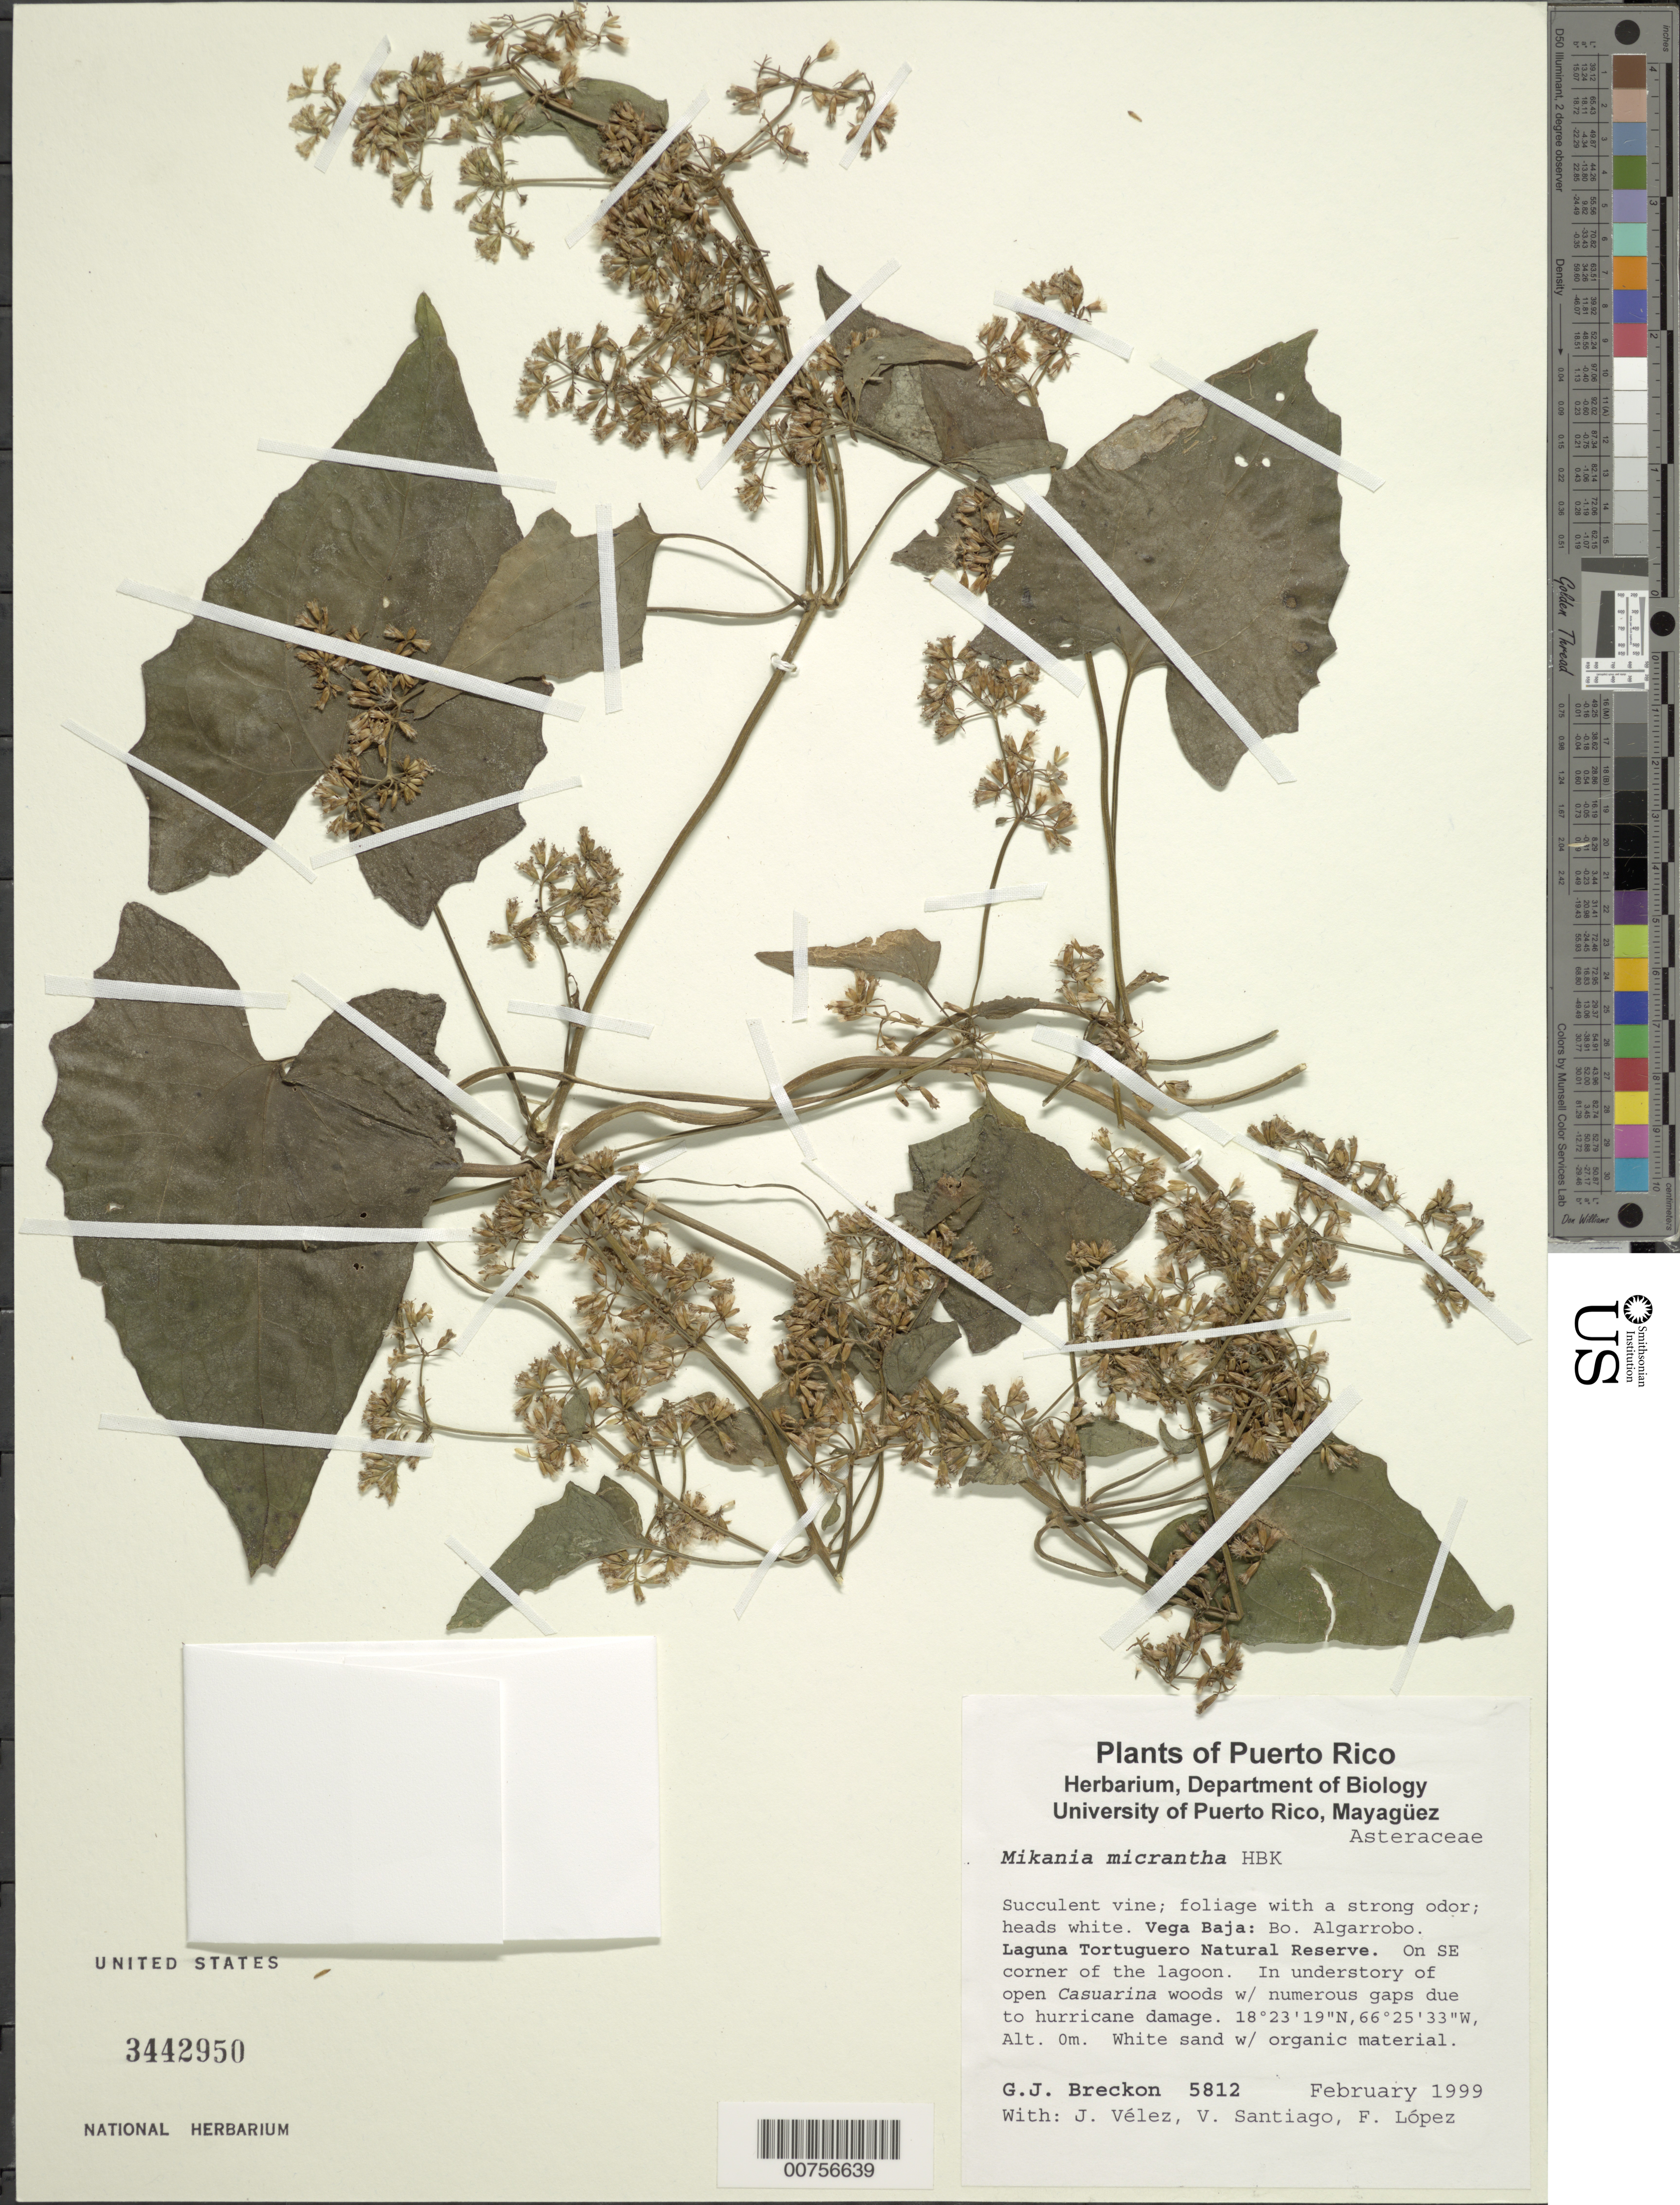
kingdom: Plantae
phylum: Tracheophyta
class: Magnoliopsida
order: Asterales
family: Asteraceae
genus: Mikania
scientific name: Mikania micrantha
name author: Kunth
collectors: G. J. Breckon, J. Vélez, V. Santiago & F. López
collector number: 5812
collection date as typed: Feb 1999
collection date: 1999-02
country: Puerto Rico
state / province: Vega Baja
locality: Vega Baja: Bo. Algarrobo. Laguna Tortuguero Natural Reserve. On SE corner of the lagoon.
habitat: In understory of open Casuarina woods with numerous gaps due to hurricane damage.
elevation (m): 0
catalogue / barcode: US 3442950